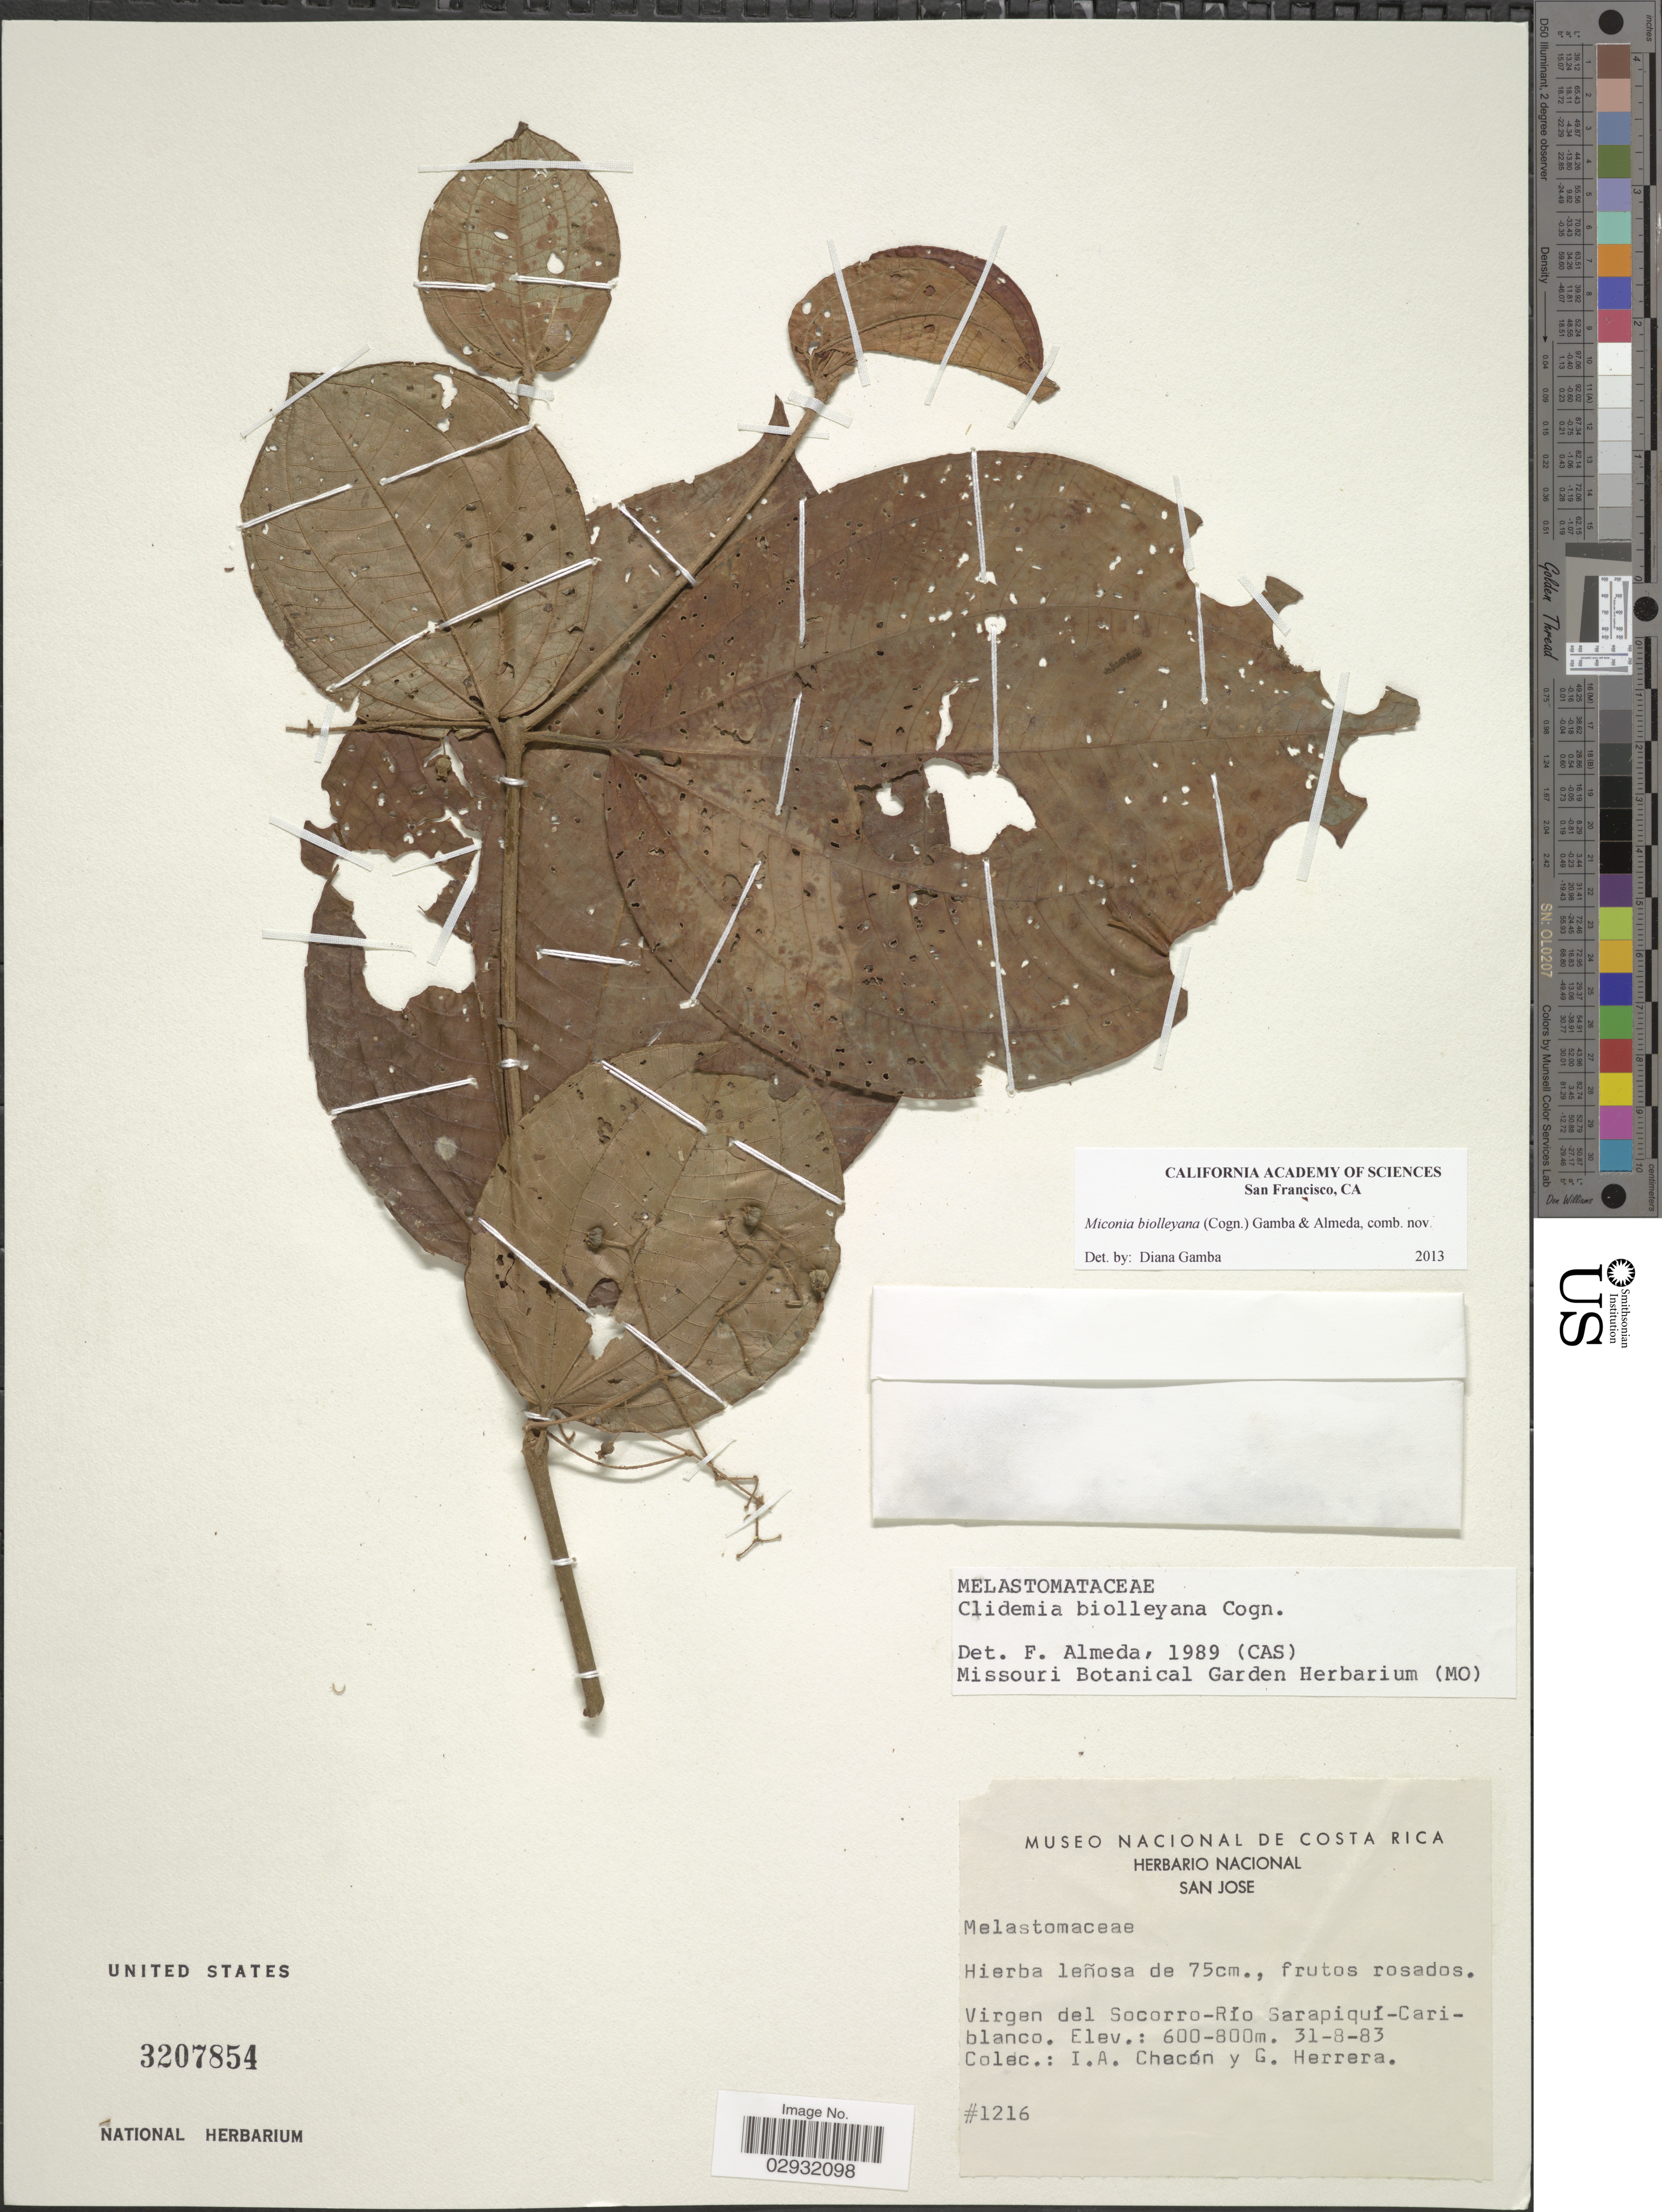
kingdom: Plantae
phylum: Tracheophyta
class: Magnoliopsida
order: Myrtales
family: Melastomataceae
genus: Miconia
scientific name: Miconia biolleyana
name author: (Cogn.) Gamba & Almeda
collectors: I. Chacón & G. Herrera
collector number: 1216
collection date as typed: Transcribed d/m/y: 31/8/83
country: Costa Rica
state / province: San José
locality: Virgen del Socorro-Rio Sarapiquí-Cari-blanco.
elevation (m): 600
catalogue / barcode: US 3207854